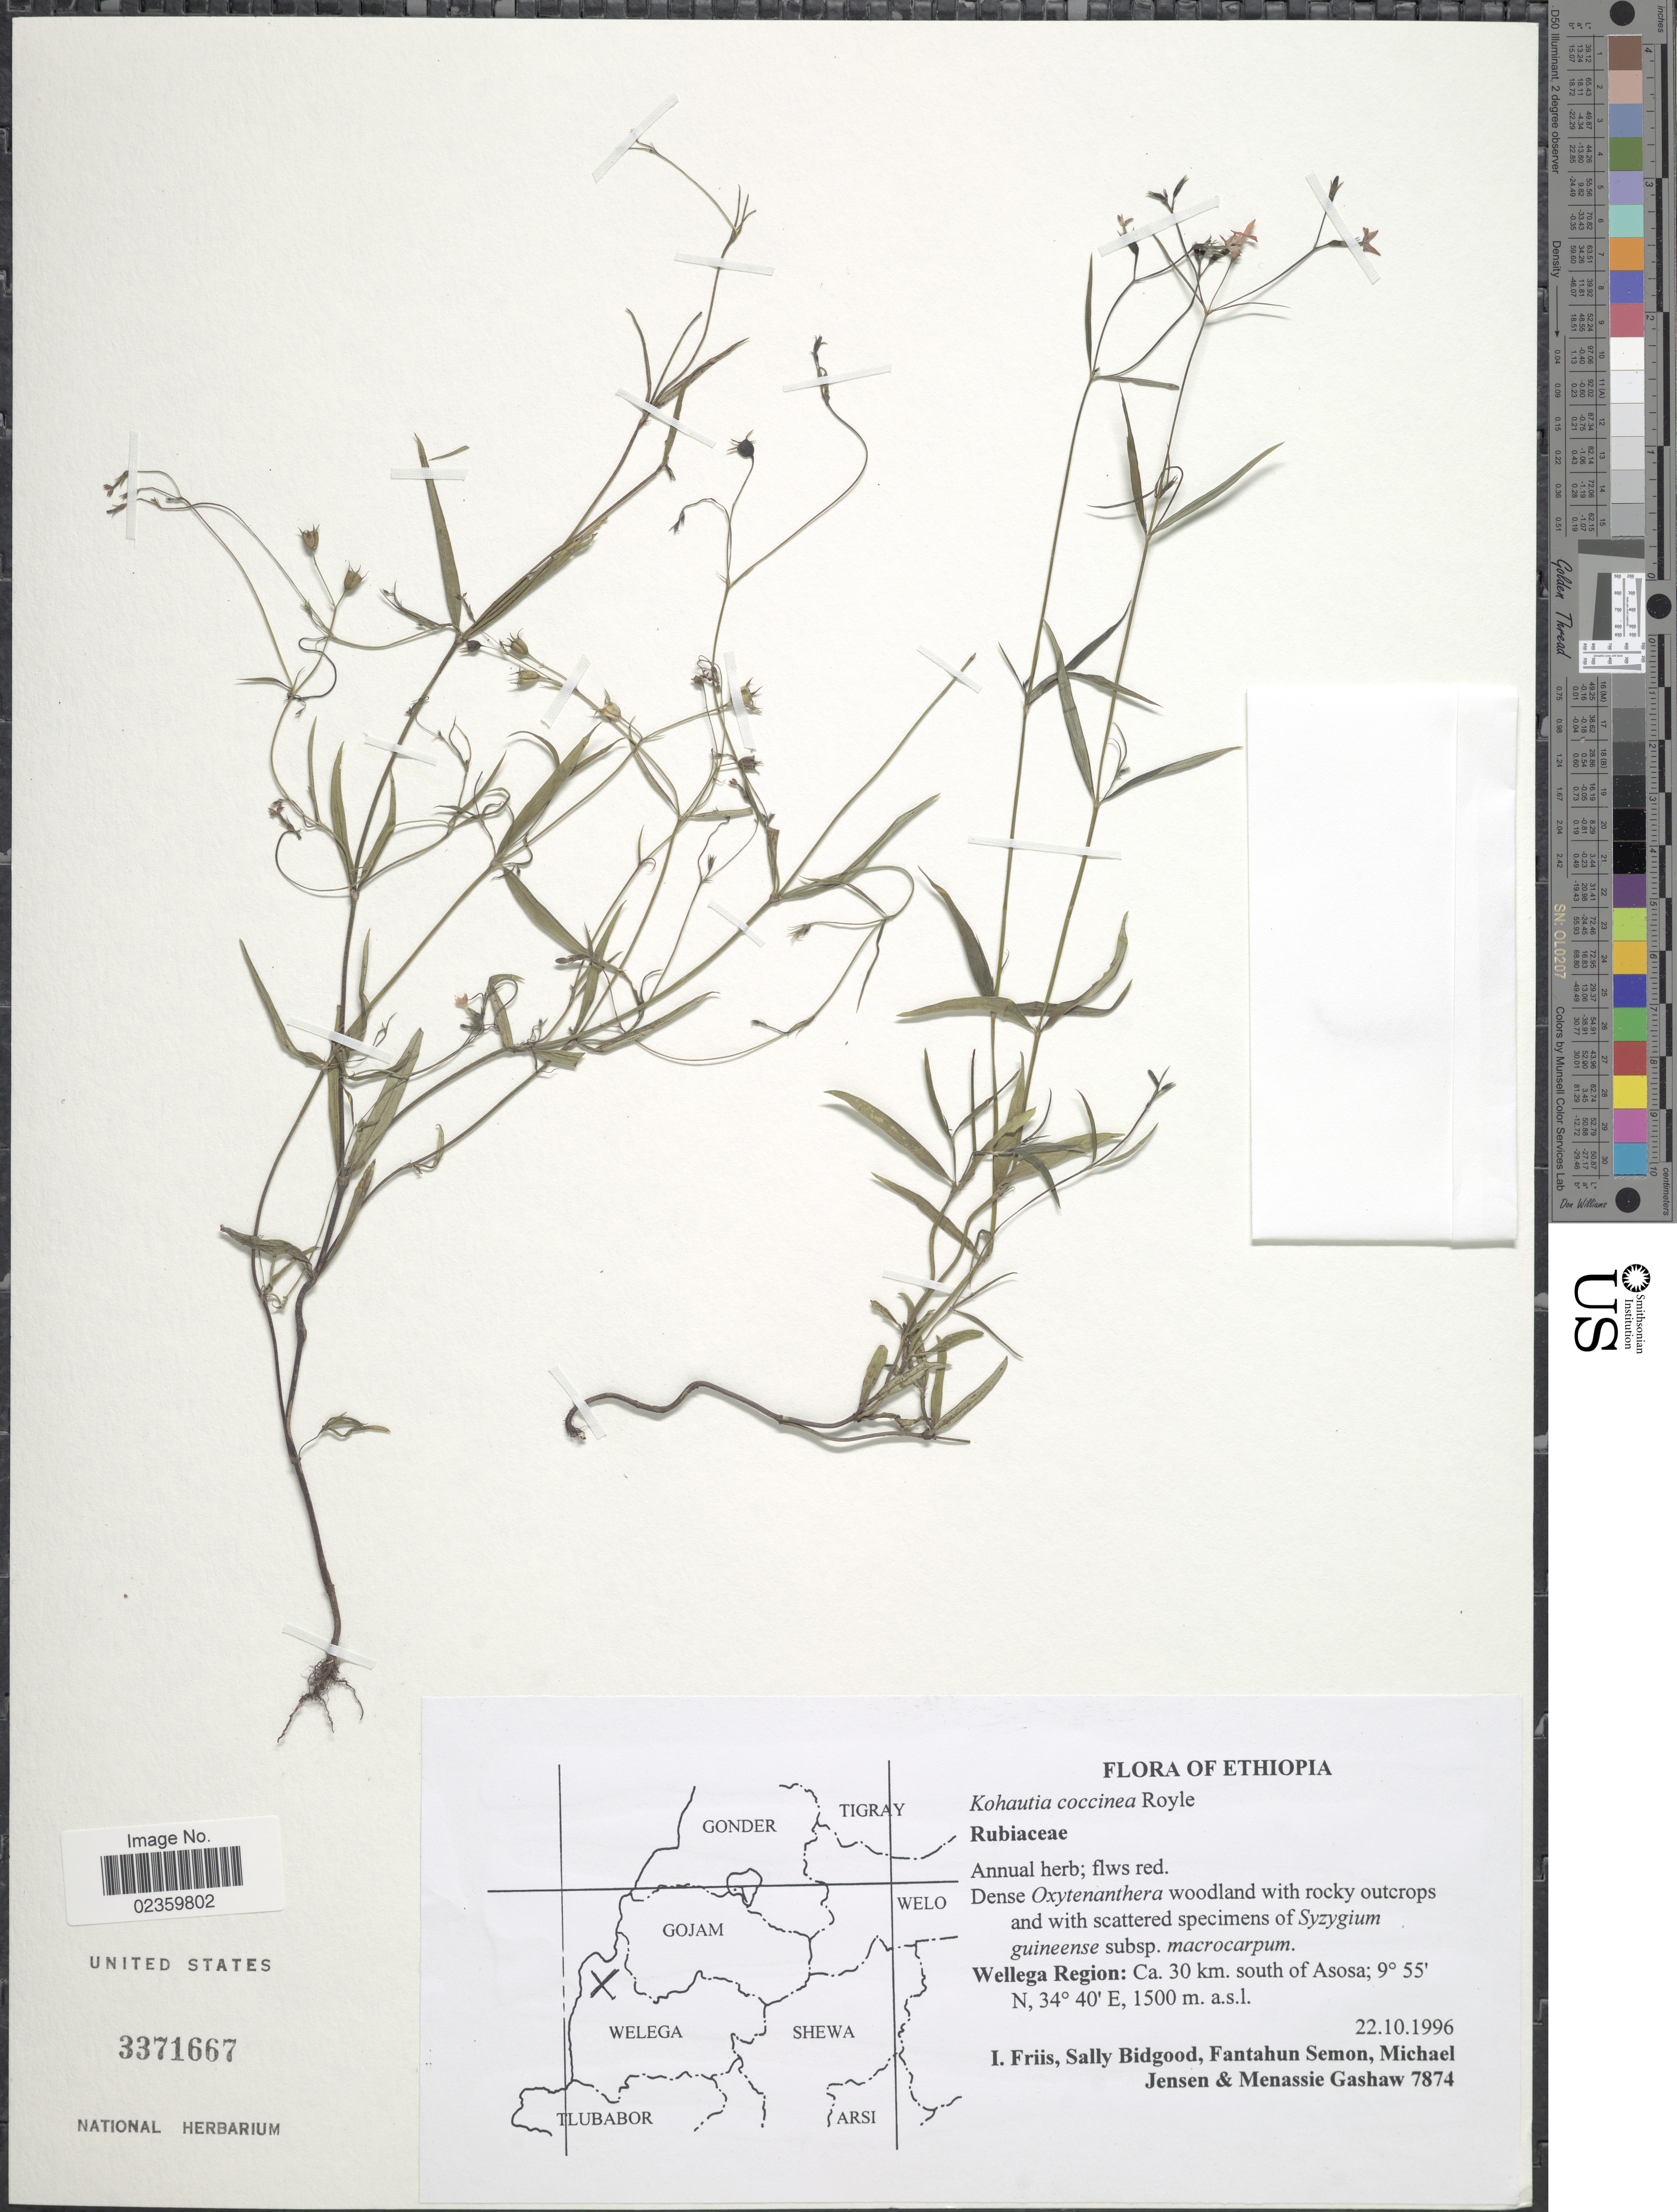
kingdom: Plantae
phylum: Tracheophyta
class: Magnoliopsida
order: Gentianales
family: Rubiaceae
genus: Kohautia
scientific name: Kohautia coccinea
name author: Royle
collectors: I. Friis, S. Bidgood, F. Semon, M. Jensen & M. Gashaw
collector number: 7874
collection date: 1996-10-22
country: Ethiopia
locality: Wellega Region: Ca. 30 km. south of Asosa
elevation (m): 1500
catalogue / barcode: US 3371667